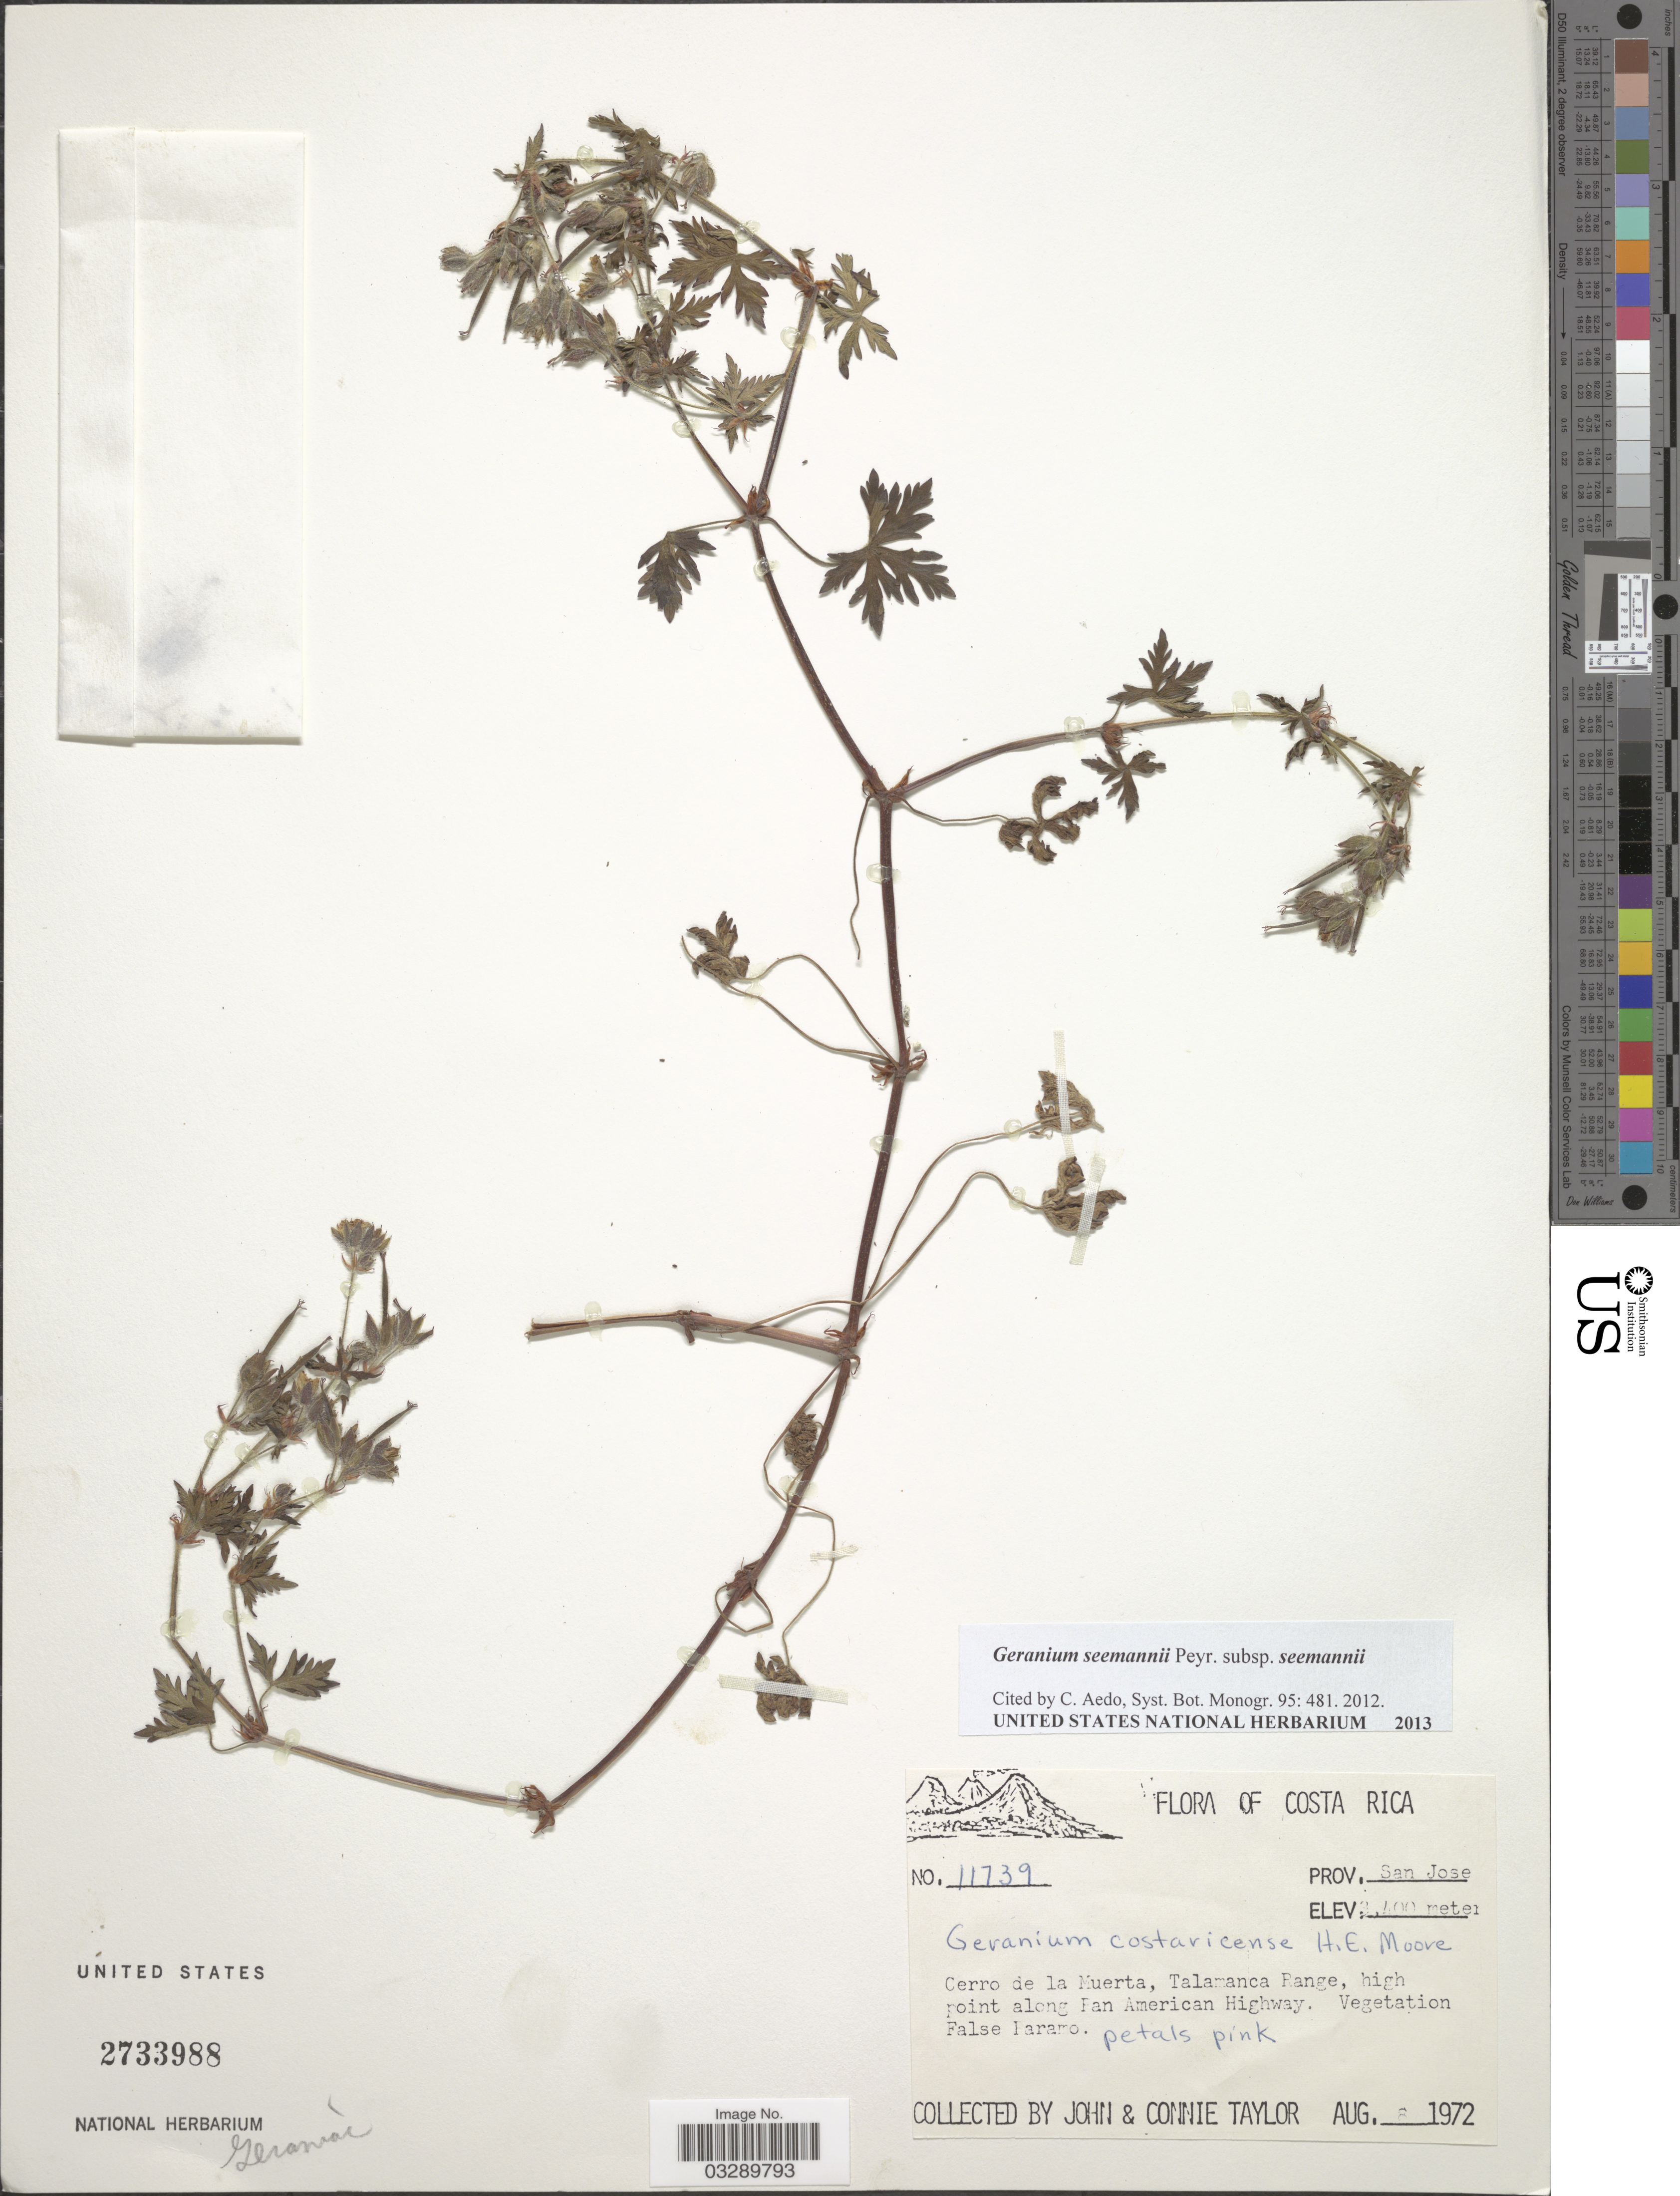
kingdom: Plantae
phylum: Tracheophyta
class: Magnoliopsida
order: Geraniales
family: Geraniaceae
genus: Geranium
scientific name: Geranium seemannii subsp. seemannii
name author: Peyr.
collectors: J. Taylor & C. Taylor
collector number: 11739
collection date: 1972-08-08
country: Costa Rica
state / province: San José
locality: Cerro de la Muerta, Talamanca Range, high point along Pan American Highway.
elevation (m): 400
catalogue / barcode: US 2733988